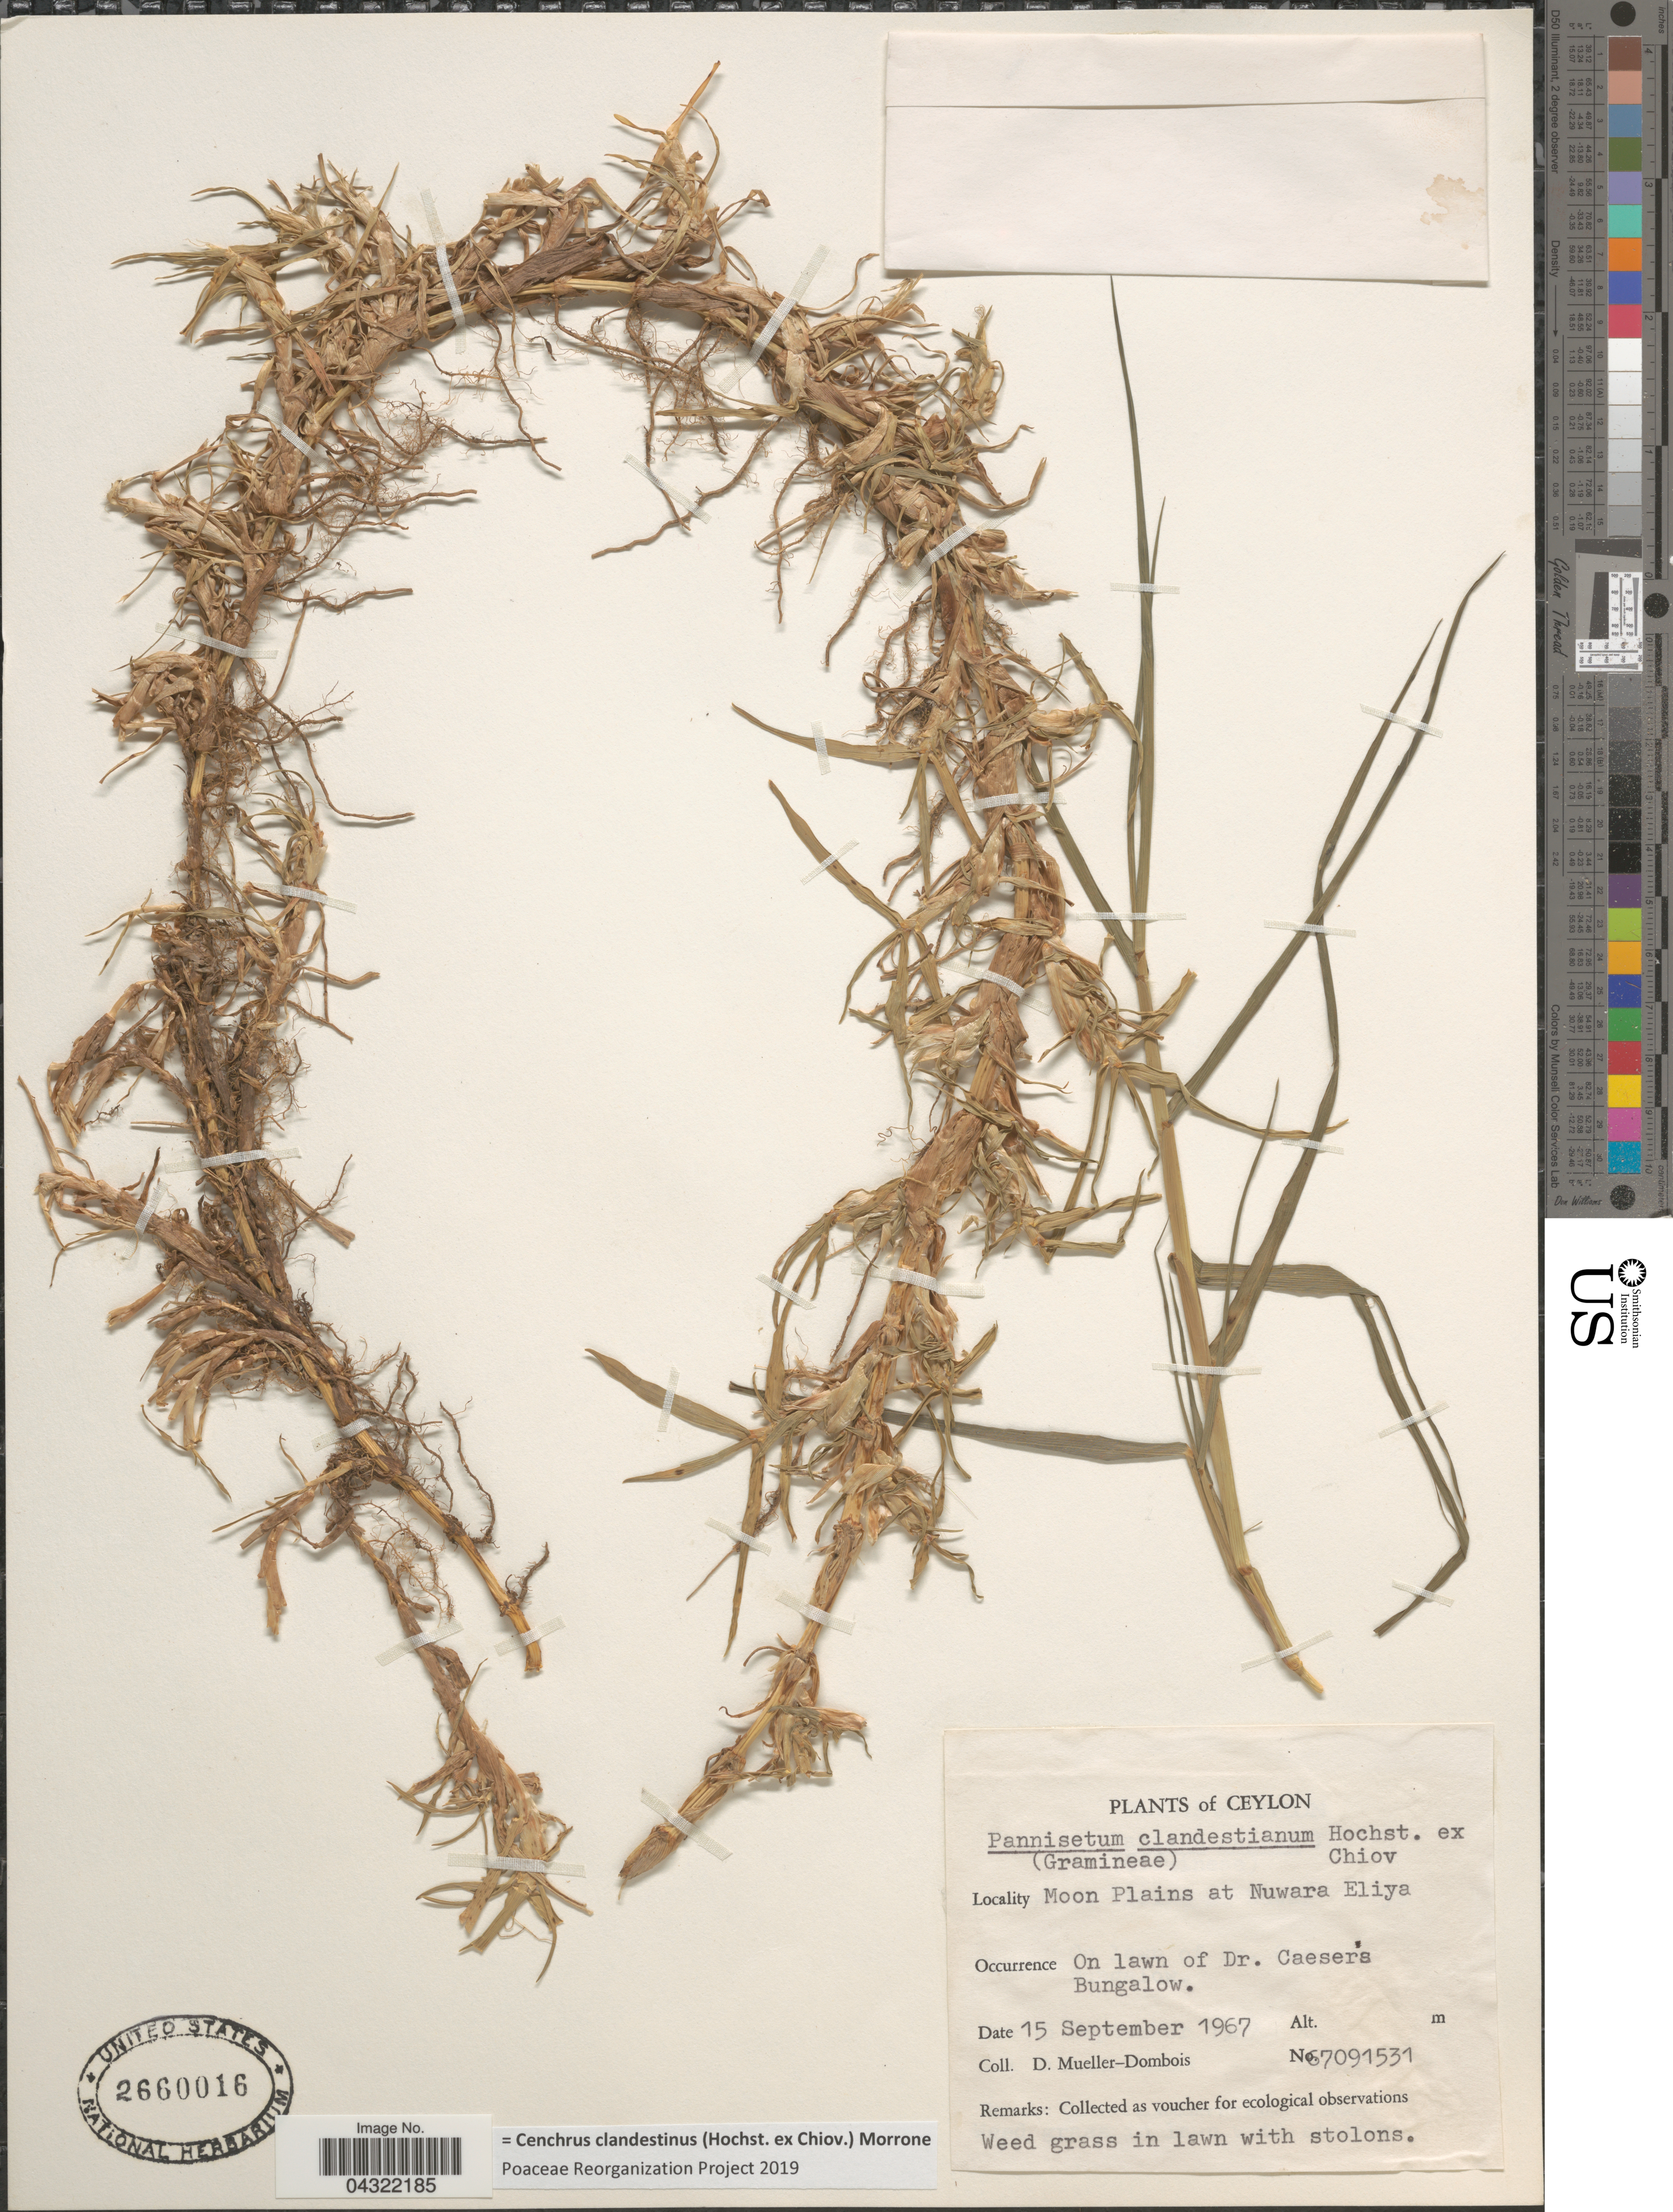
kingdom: Plantae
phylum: Tracheophyta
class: Liliopsida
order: Poales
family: Poaceae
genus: Cenchrus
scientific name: Cenchrus clandestinus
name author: (Hochst. & Chiov.) Morrone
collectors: D. Mueller-Dombois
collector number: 67091531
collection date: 1967-09-15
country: Sri Lanka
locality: Ceylon. Moon Plains at Nuwara Eliya. On lawn of Dr. Ceaders Bungalow.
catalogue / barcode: US 2660016